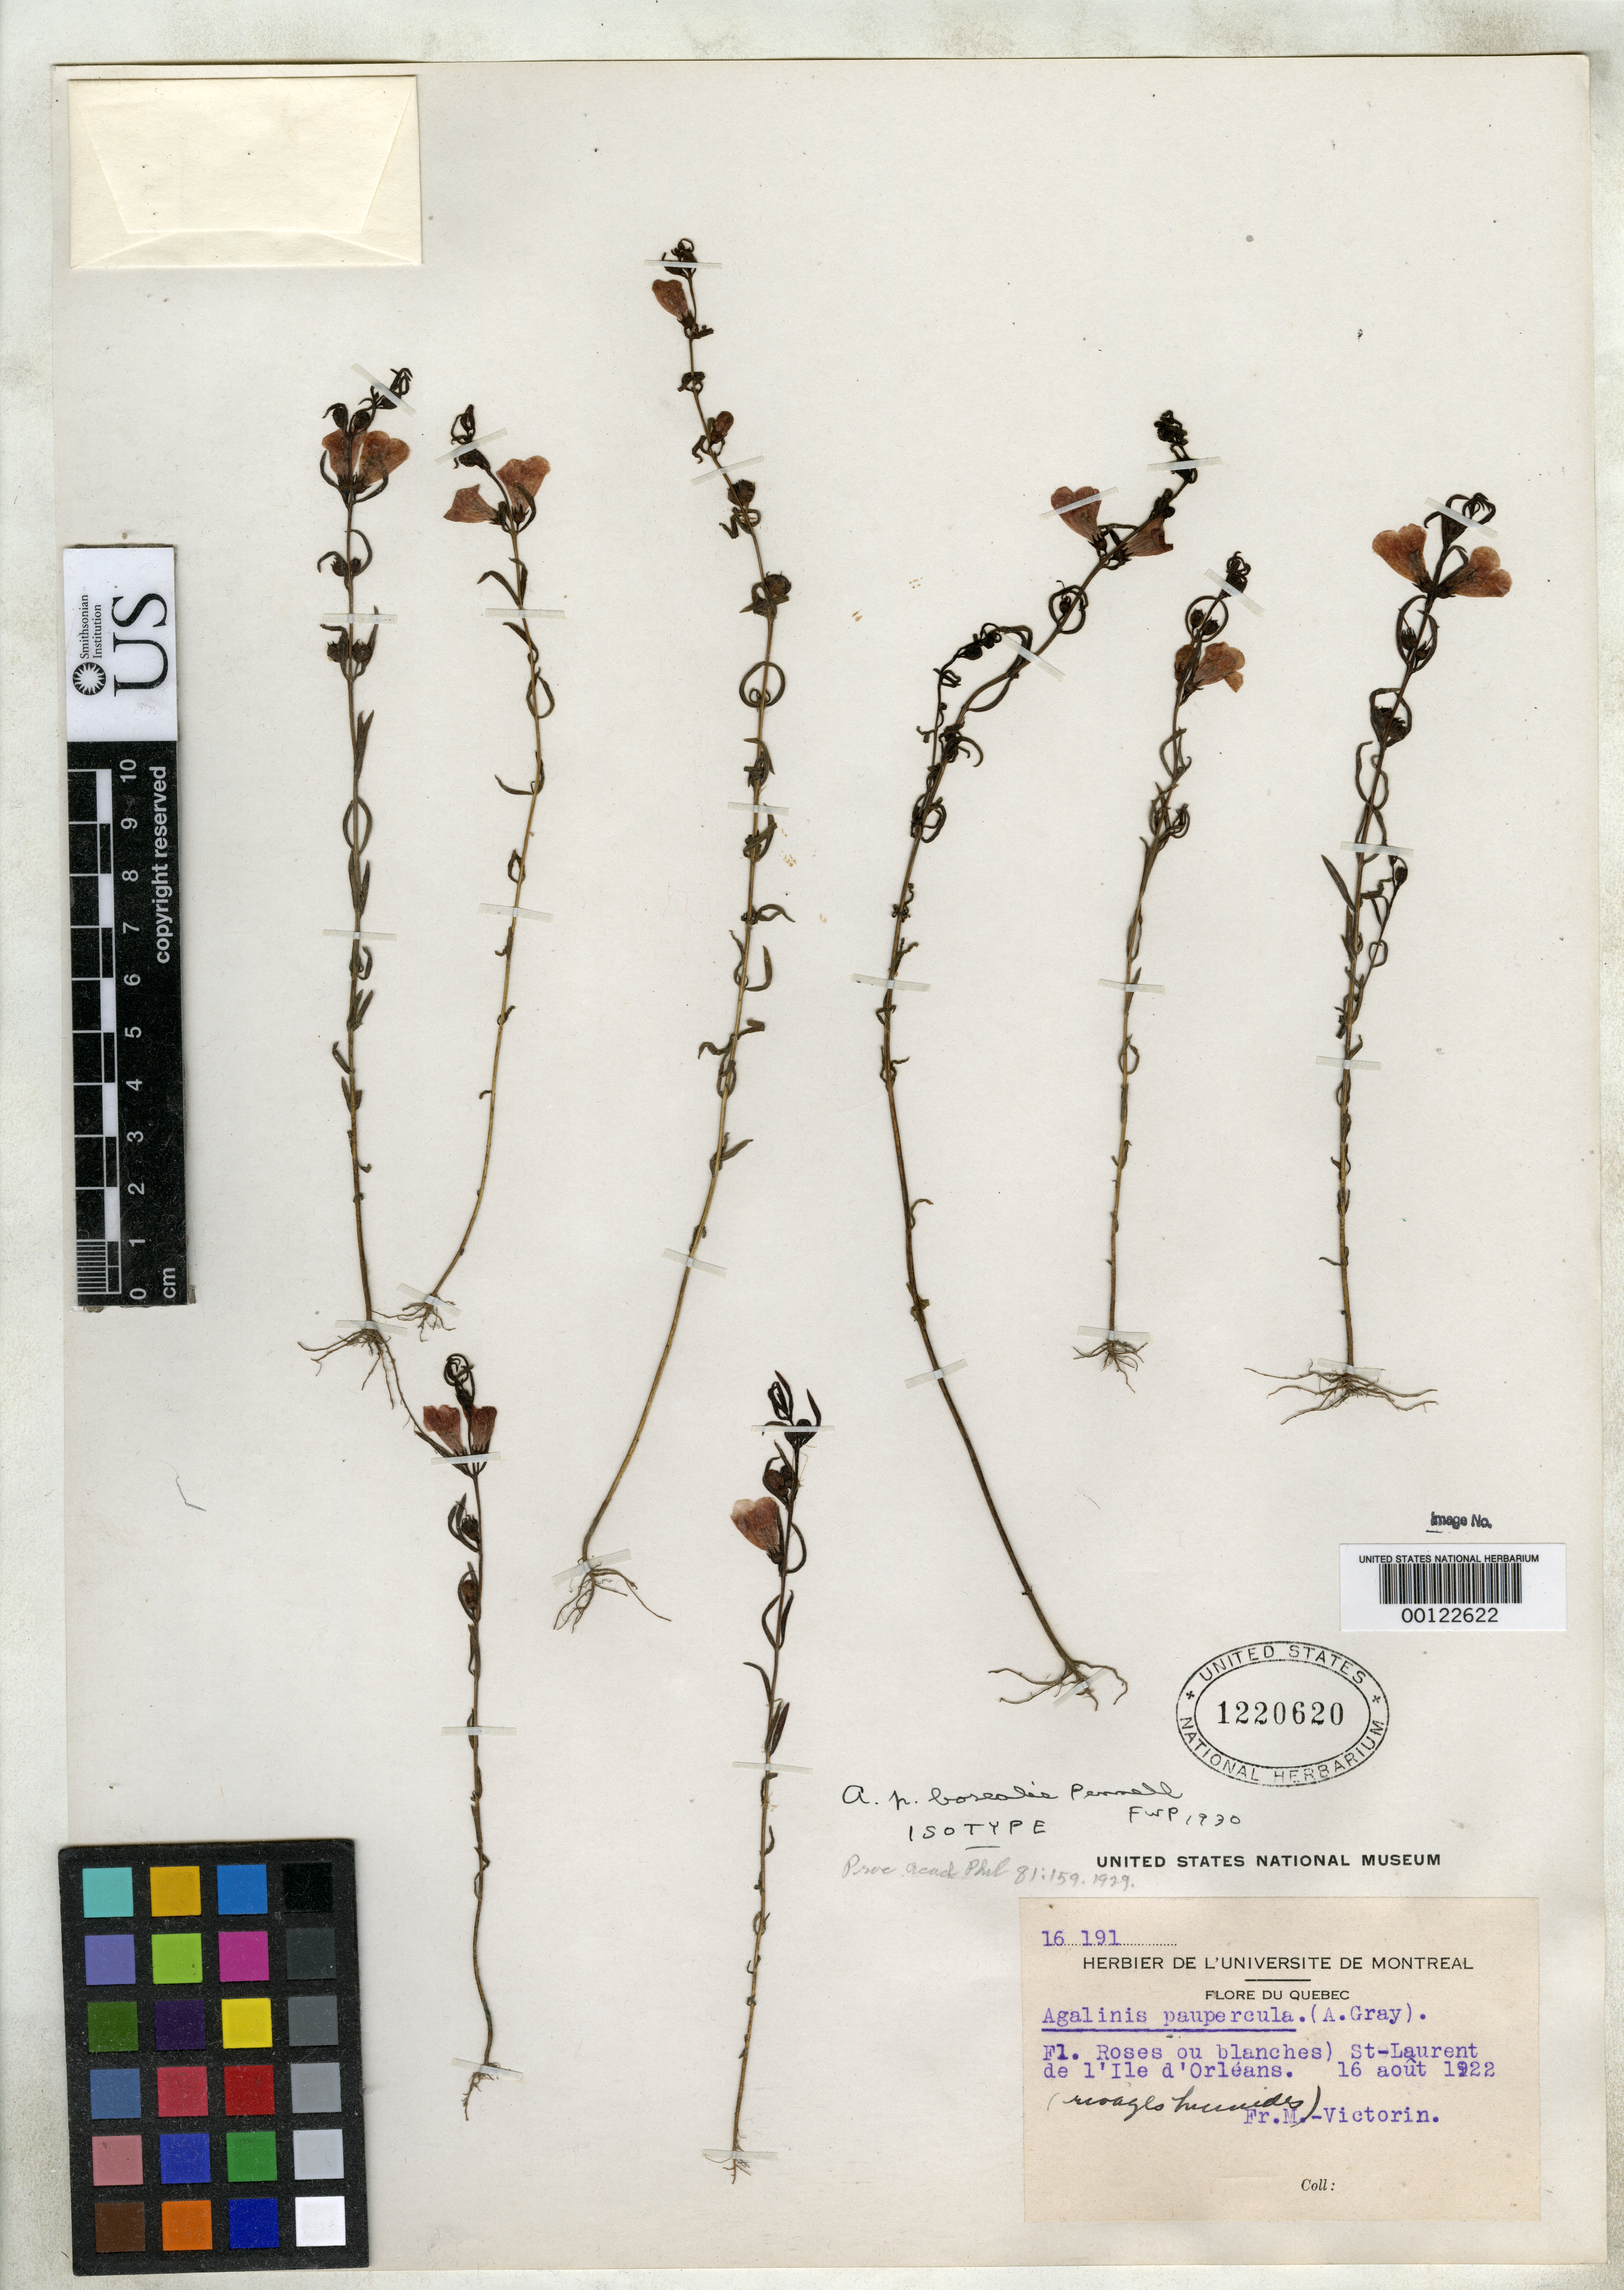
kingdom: Plantae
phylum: Tracheophyta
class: Magnoliopsida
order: Lamiales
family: Orobanchaceae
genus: Agalinis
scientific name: Agalinis paupercula var. borealis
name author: Pennell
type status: Isotype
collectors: Fr. Marie-Victorin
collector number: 16191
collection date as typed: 16 Aug 1922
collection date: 1922-08-16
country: Canada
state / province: Quebec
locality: St. Laurent.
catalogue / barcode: US 1220620